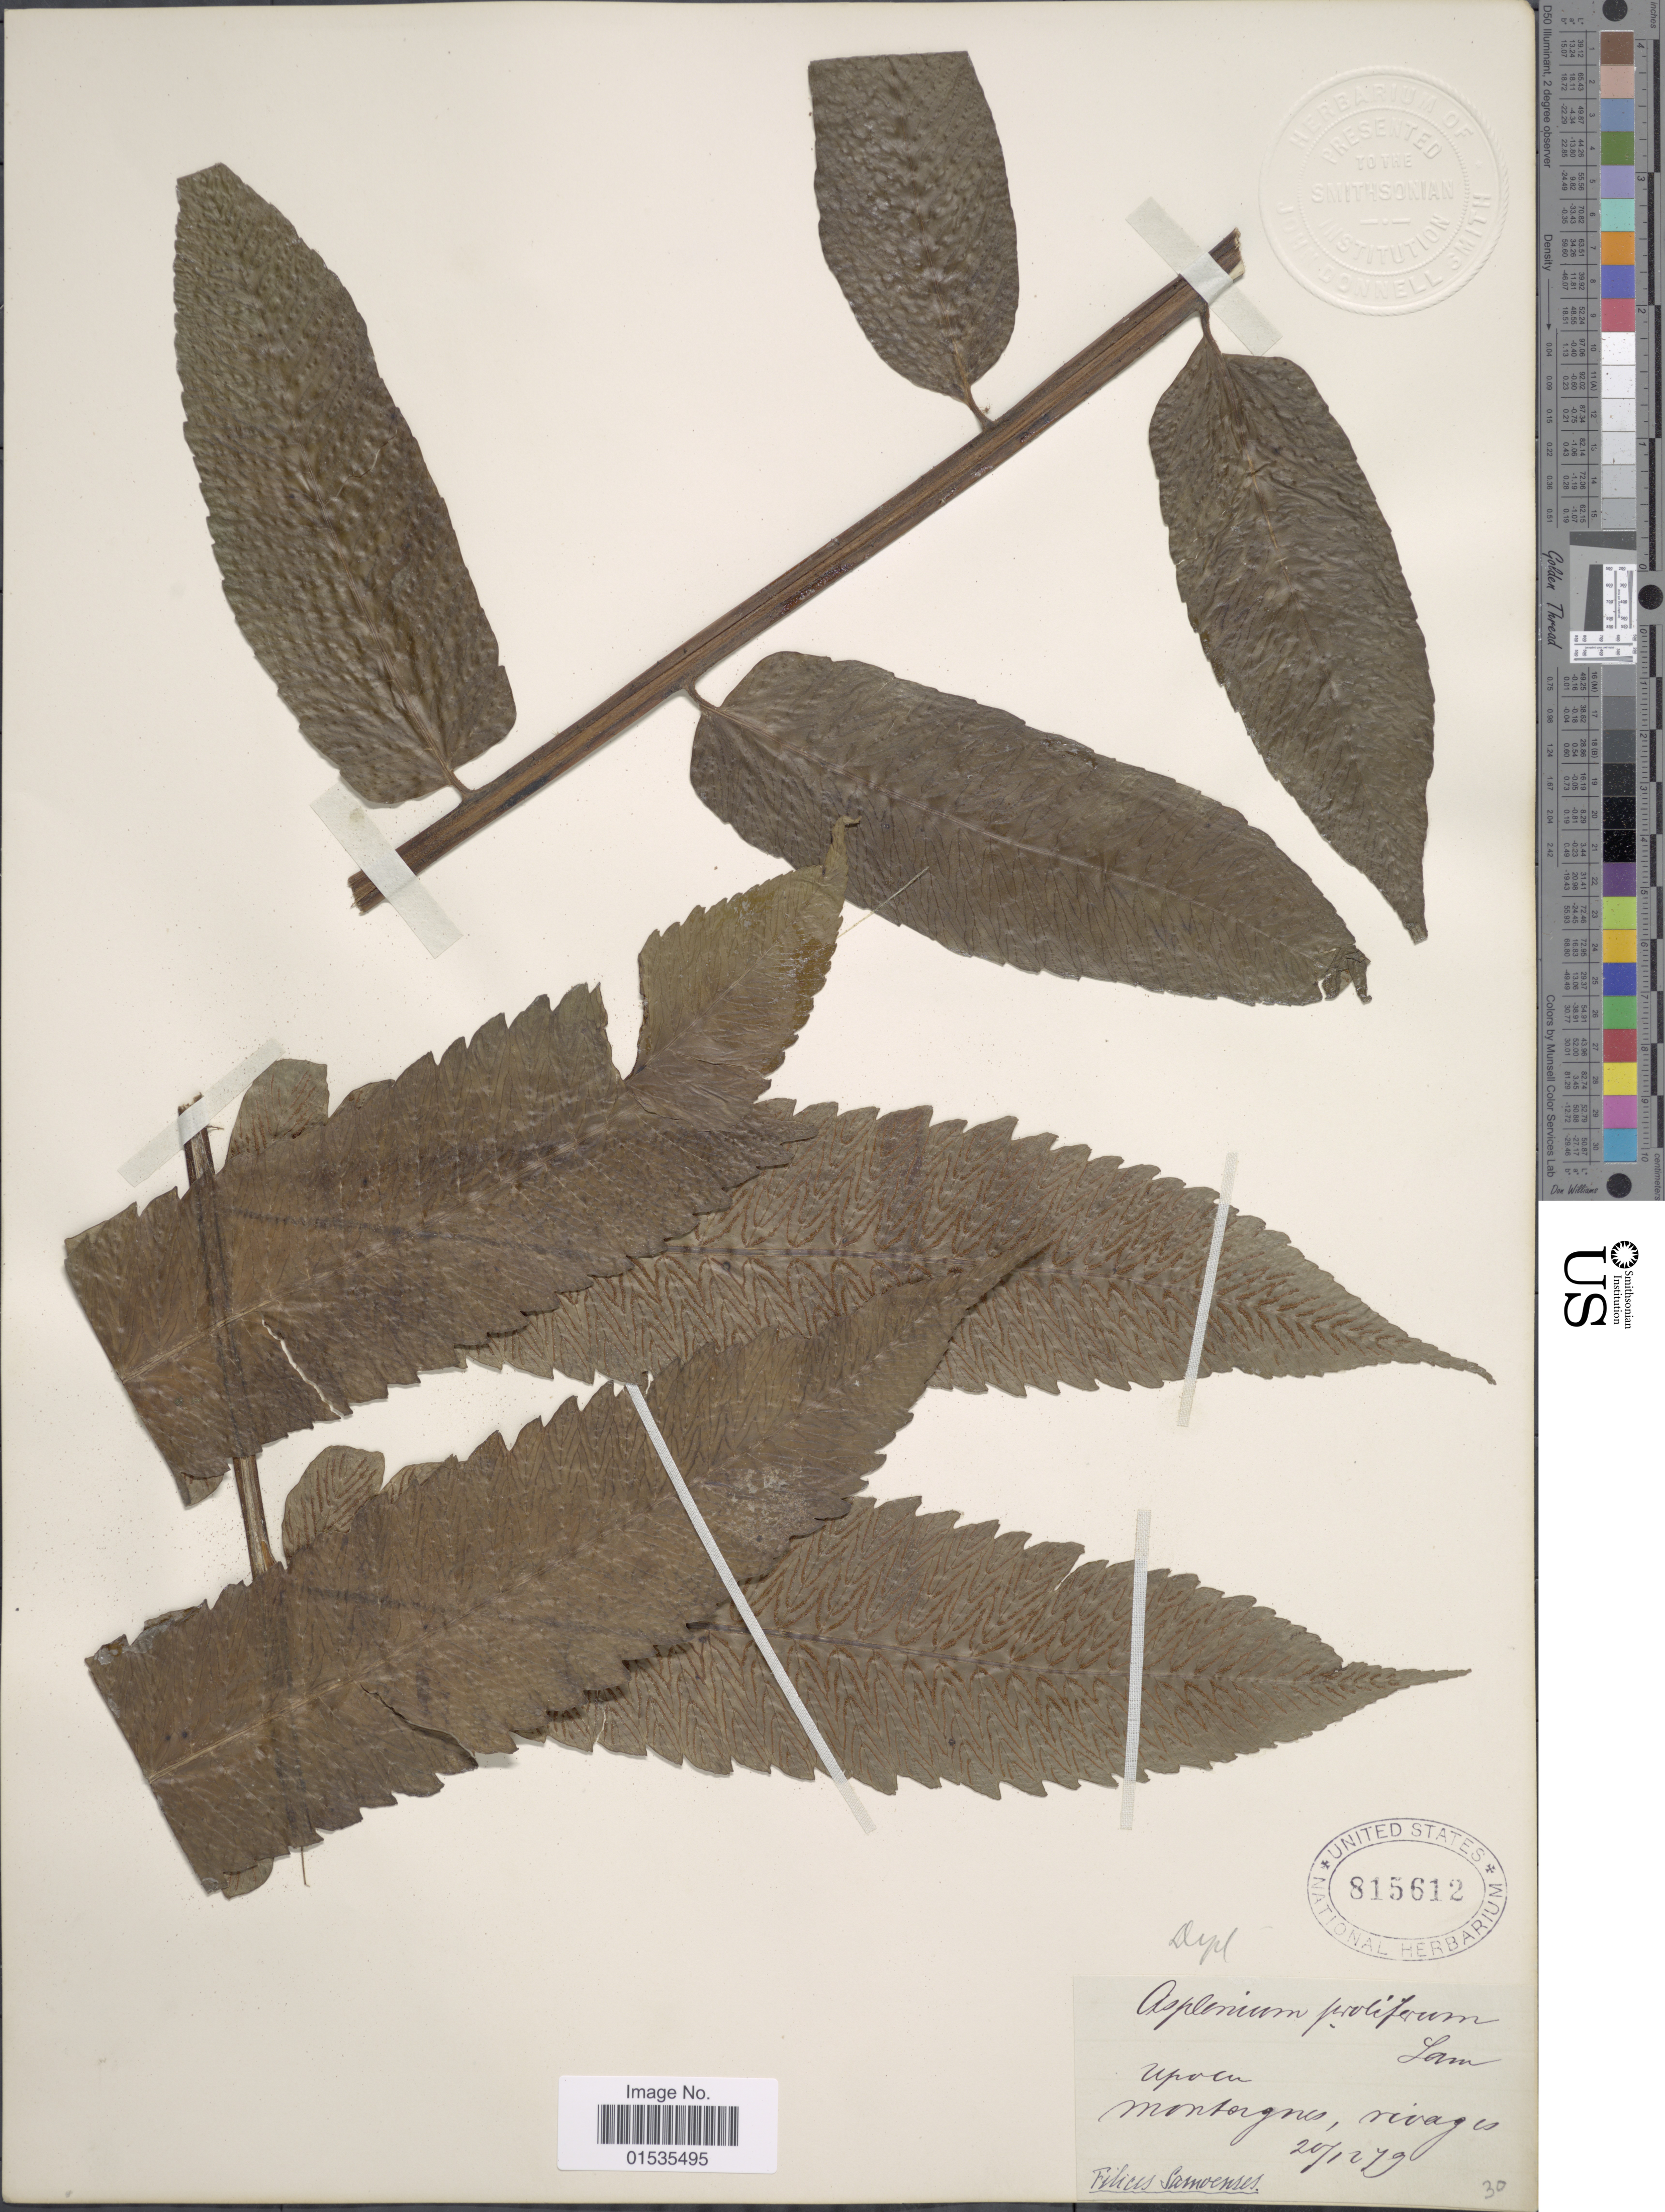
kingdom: Plantae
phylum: Tracheophyta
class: Polypodiopsida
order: Polypodiales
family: Athyriaceae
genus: Diplazium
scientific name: Diplazium proliferum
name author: (Lam.) Thouars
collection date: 1979-10-01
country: Samoa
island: Upolu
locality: Upolu, montagnes, rivages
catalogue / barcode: US 815612